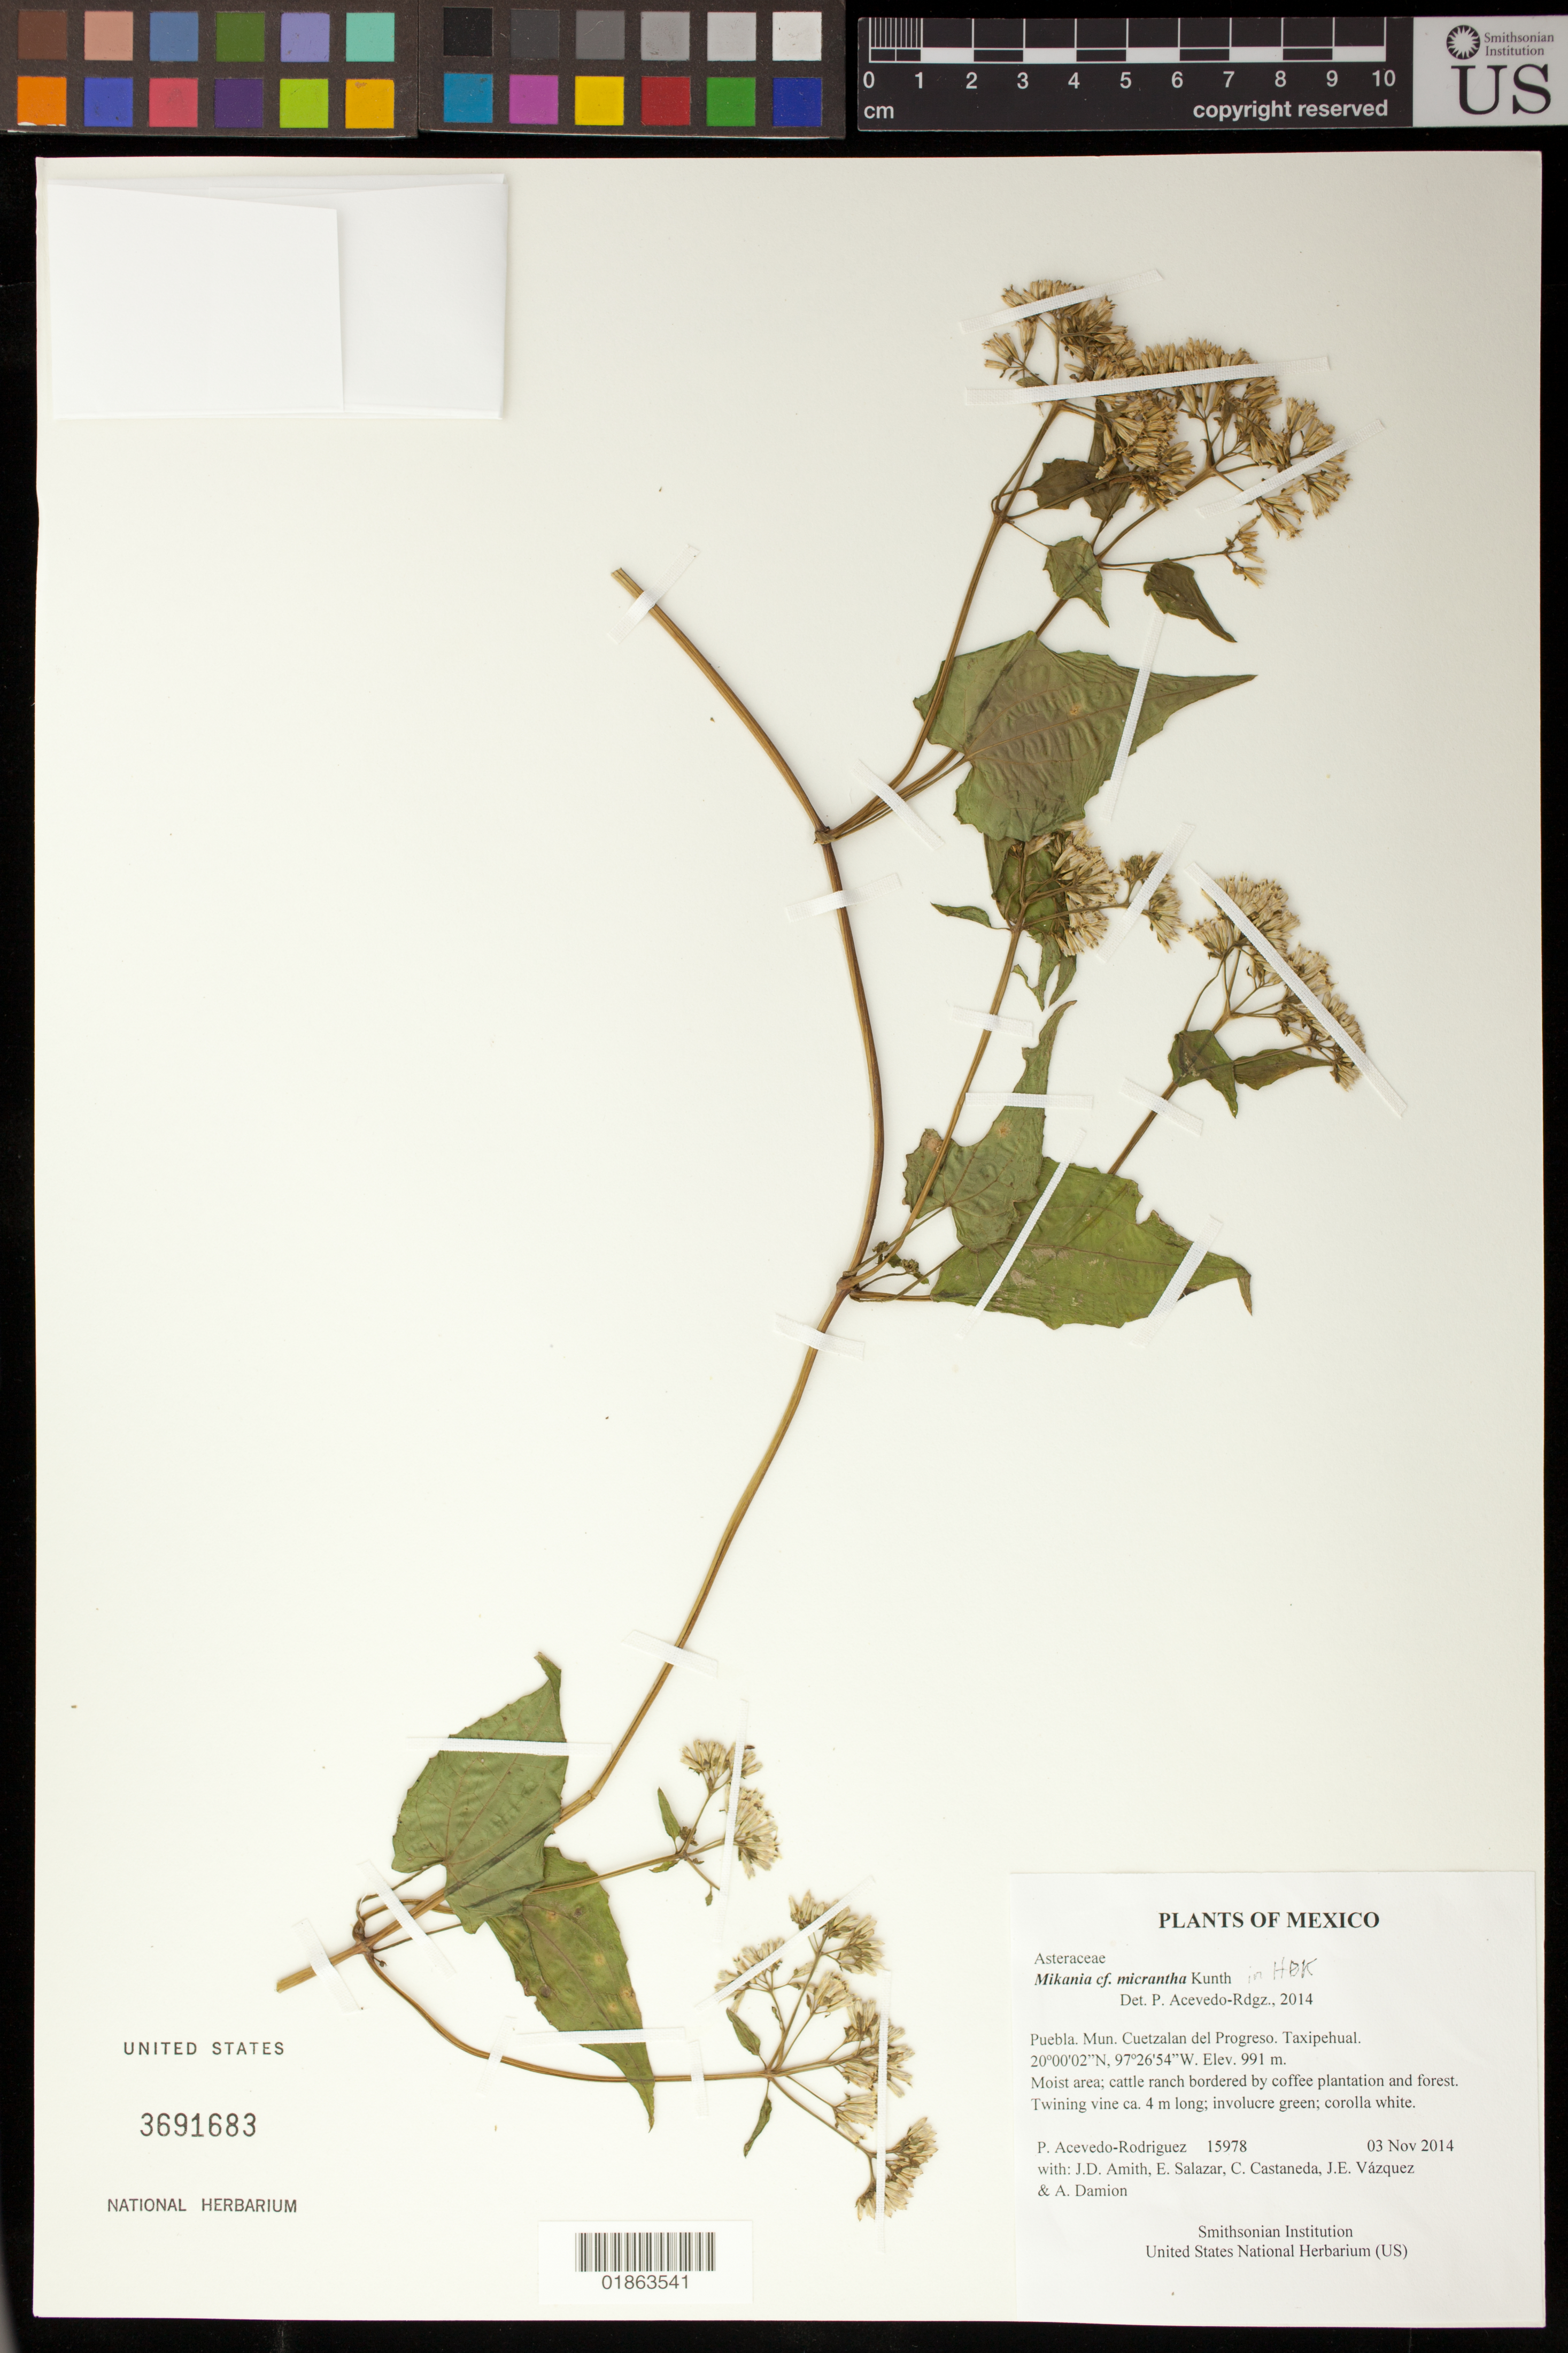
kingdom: Plantae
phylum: Tracheophyta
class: Magnoliopsida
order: Asterales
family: Asteraceae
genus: Mikania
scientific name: Mikania micrantha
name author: Kunth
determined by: Robinson, Harold E., (US)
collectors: P. Acevedo-Rodr., J. D. Amith, E. Salazar, C. Castaneda, J. E. Vázquez & A. Damion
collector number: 15978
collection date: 2014-11-03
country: Mexico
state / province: Puebla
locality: Mun. Cuetzalan del Progreso. Taxipehual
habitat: Moist area; cattle ranch bordered with coffee plant. and forest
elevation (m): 991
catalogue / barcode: US 3691683